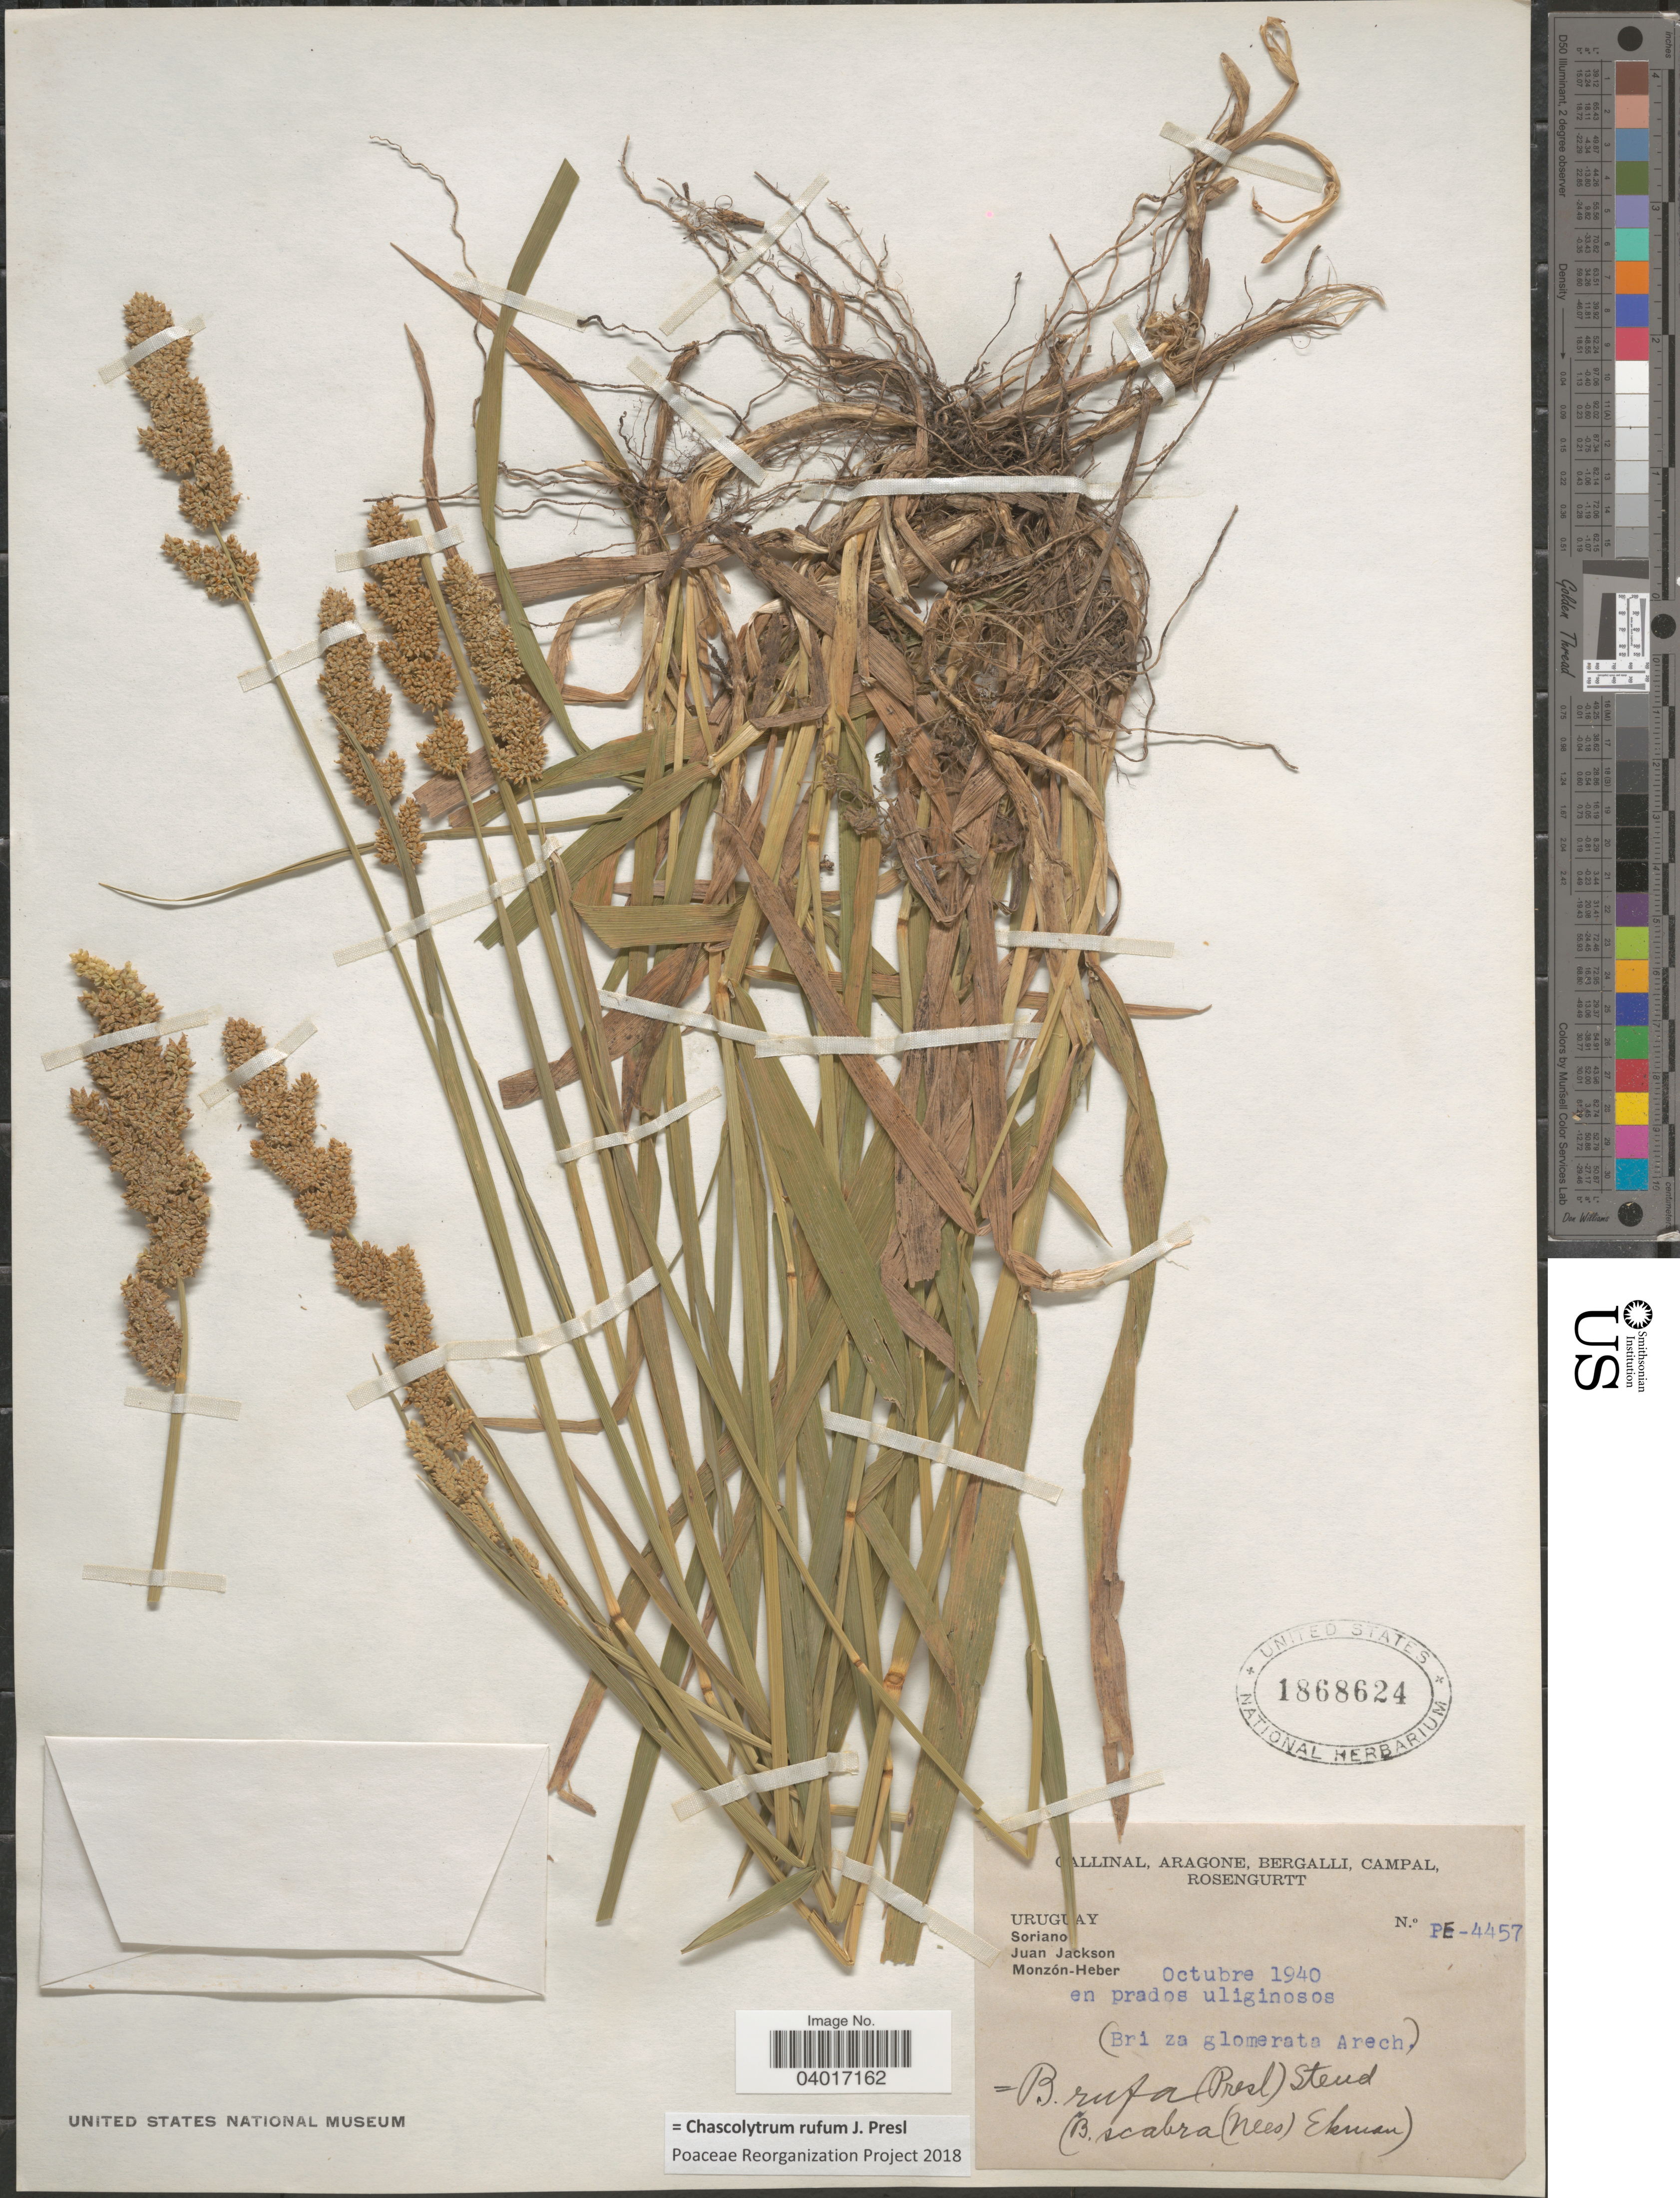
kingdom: Plantae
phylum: Tracheophyta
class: Liliopsida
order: Poales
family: Poaceae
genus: Chascolytrum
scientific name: Chascolytrum rufum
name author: C. Presl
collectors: -. Gallinal, -- Aragone, -- Bergalli, -- Campal & Rosengurtt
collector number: PE-4457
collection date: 1940-10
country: Uruguay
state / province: Soriano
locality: Juan Jackson. Monzón-Heber en prados uliginosos.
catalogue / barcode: US 1868624